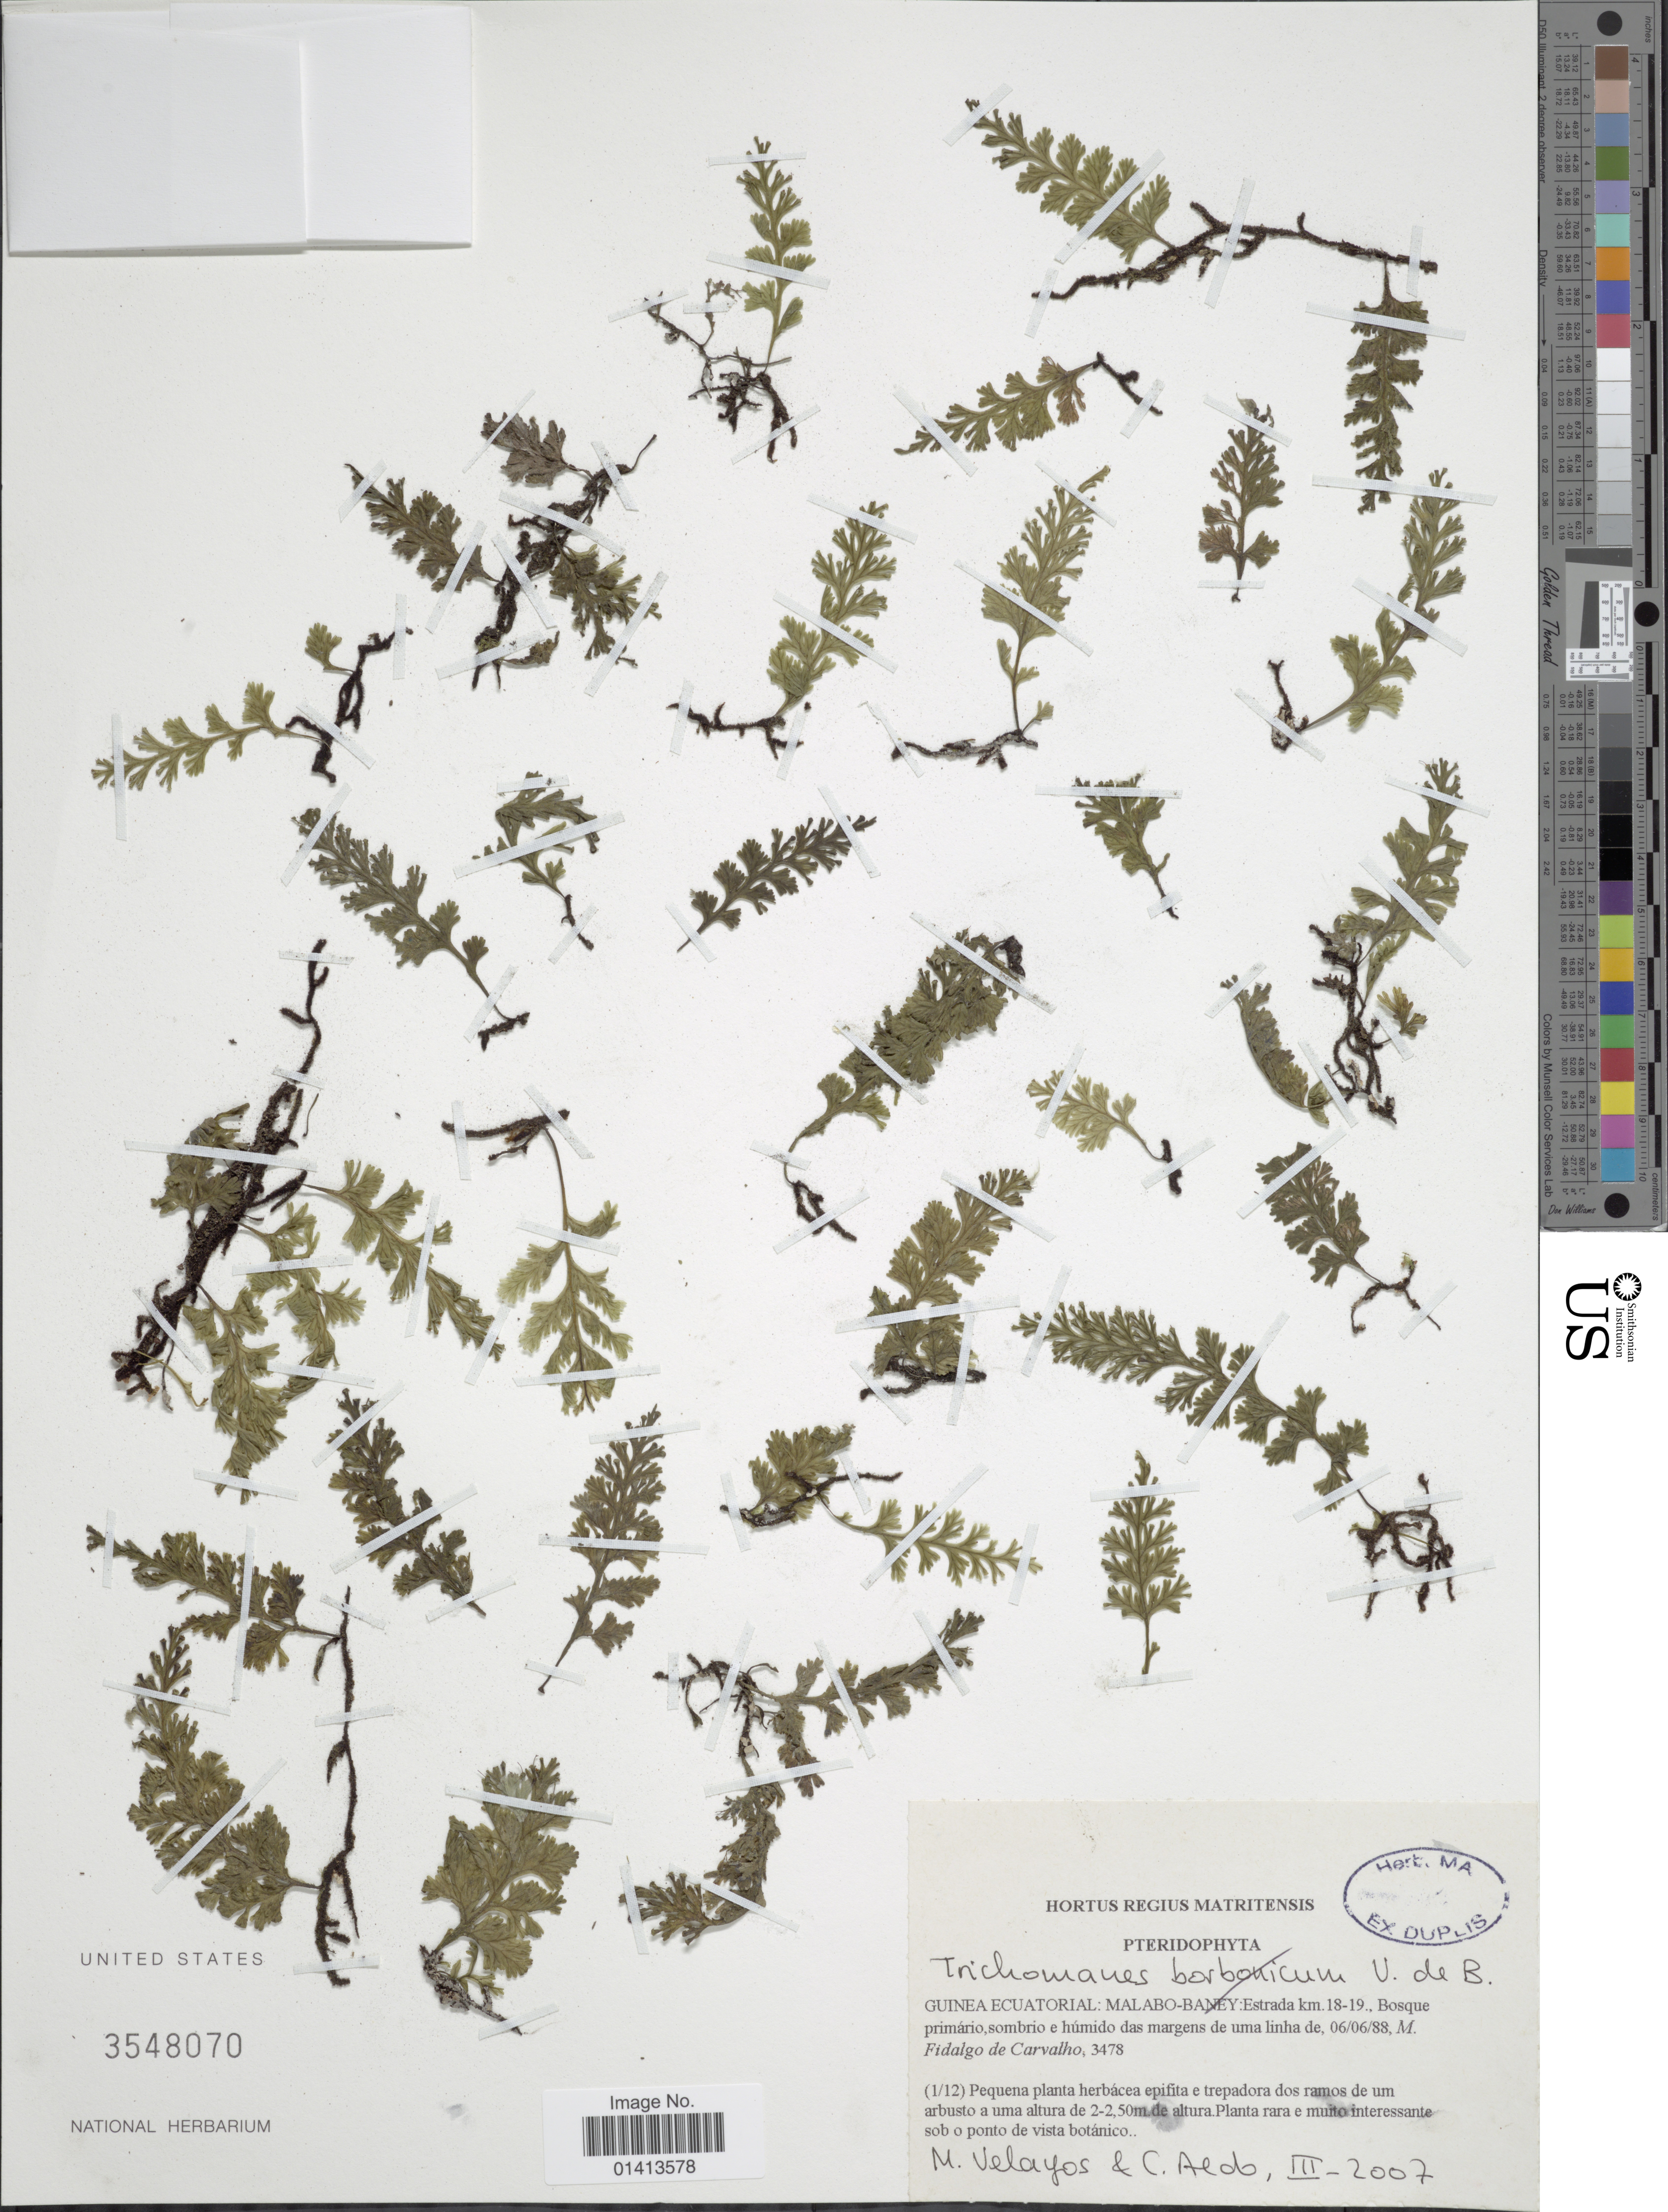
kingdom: Plantae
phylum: Tracheophyta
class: Polypodiopsida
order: Hymenophyllales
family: Hymenophyllaceae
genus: Crepidomanes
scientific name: Crepidomanes sp.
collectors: M. Fidalgo de Carvalho & C. Aedo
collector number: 3478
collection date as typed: Transcribed d/m/y: 6/6/88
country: Equatorial Guinea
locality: Malabo-Baney: Estrado km 18-19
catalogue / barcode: US 3548070